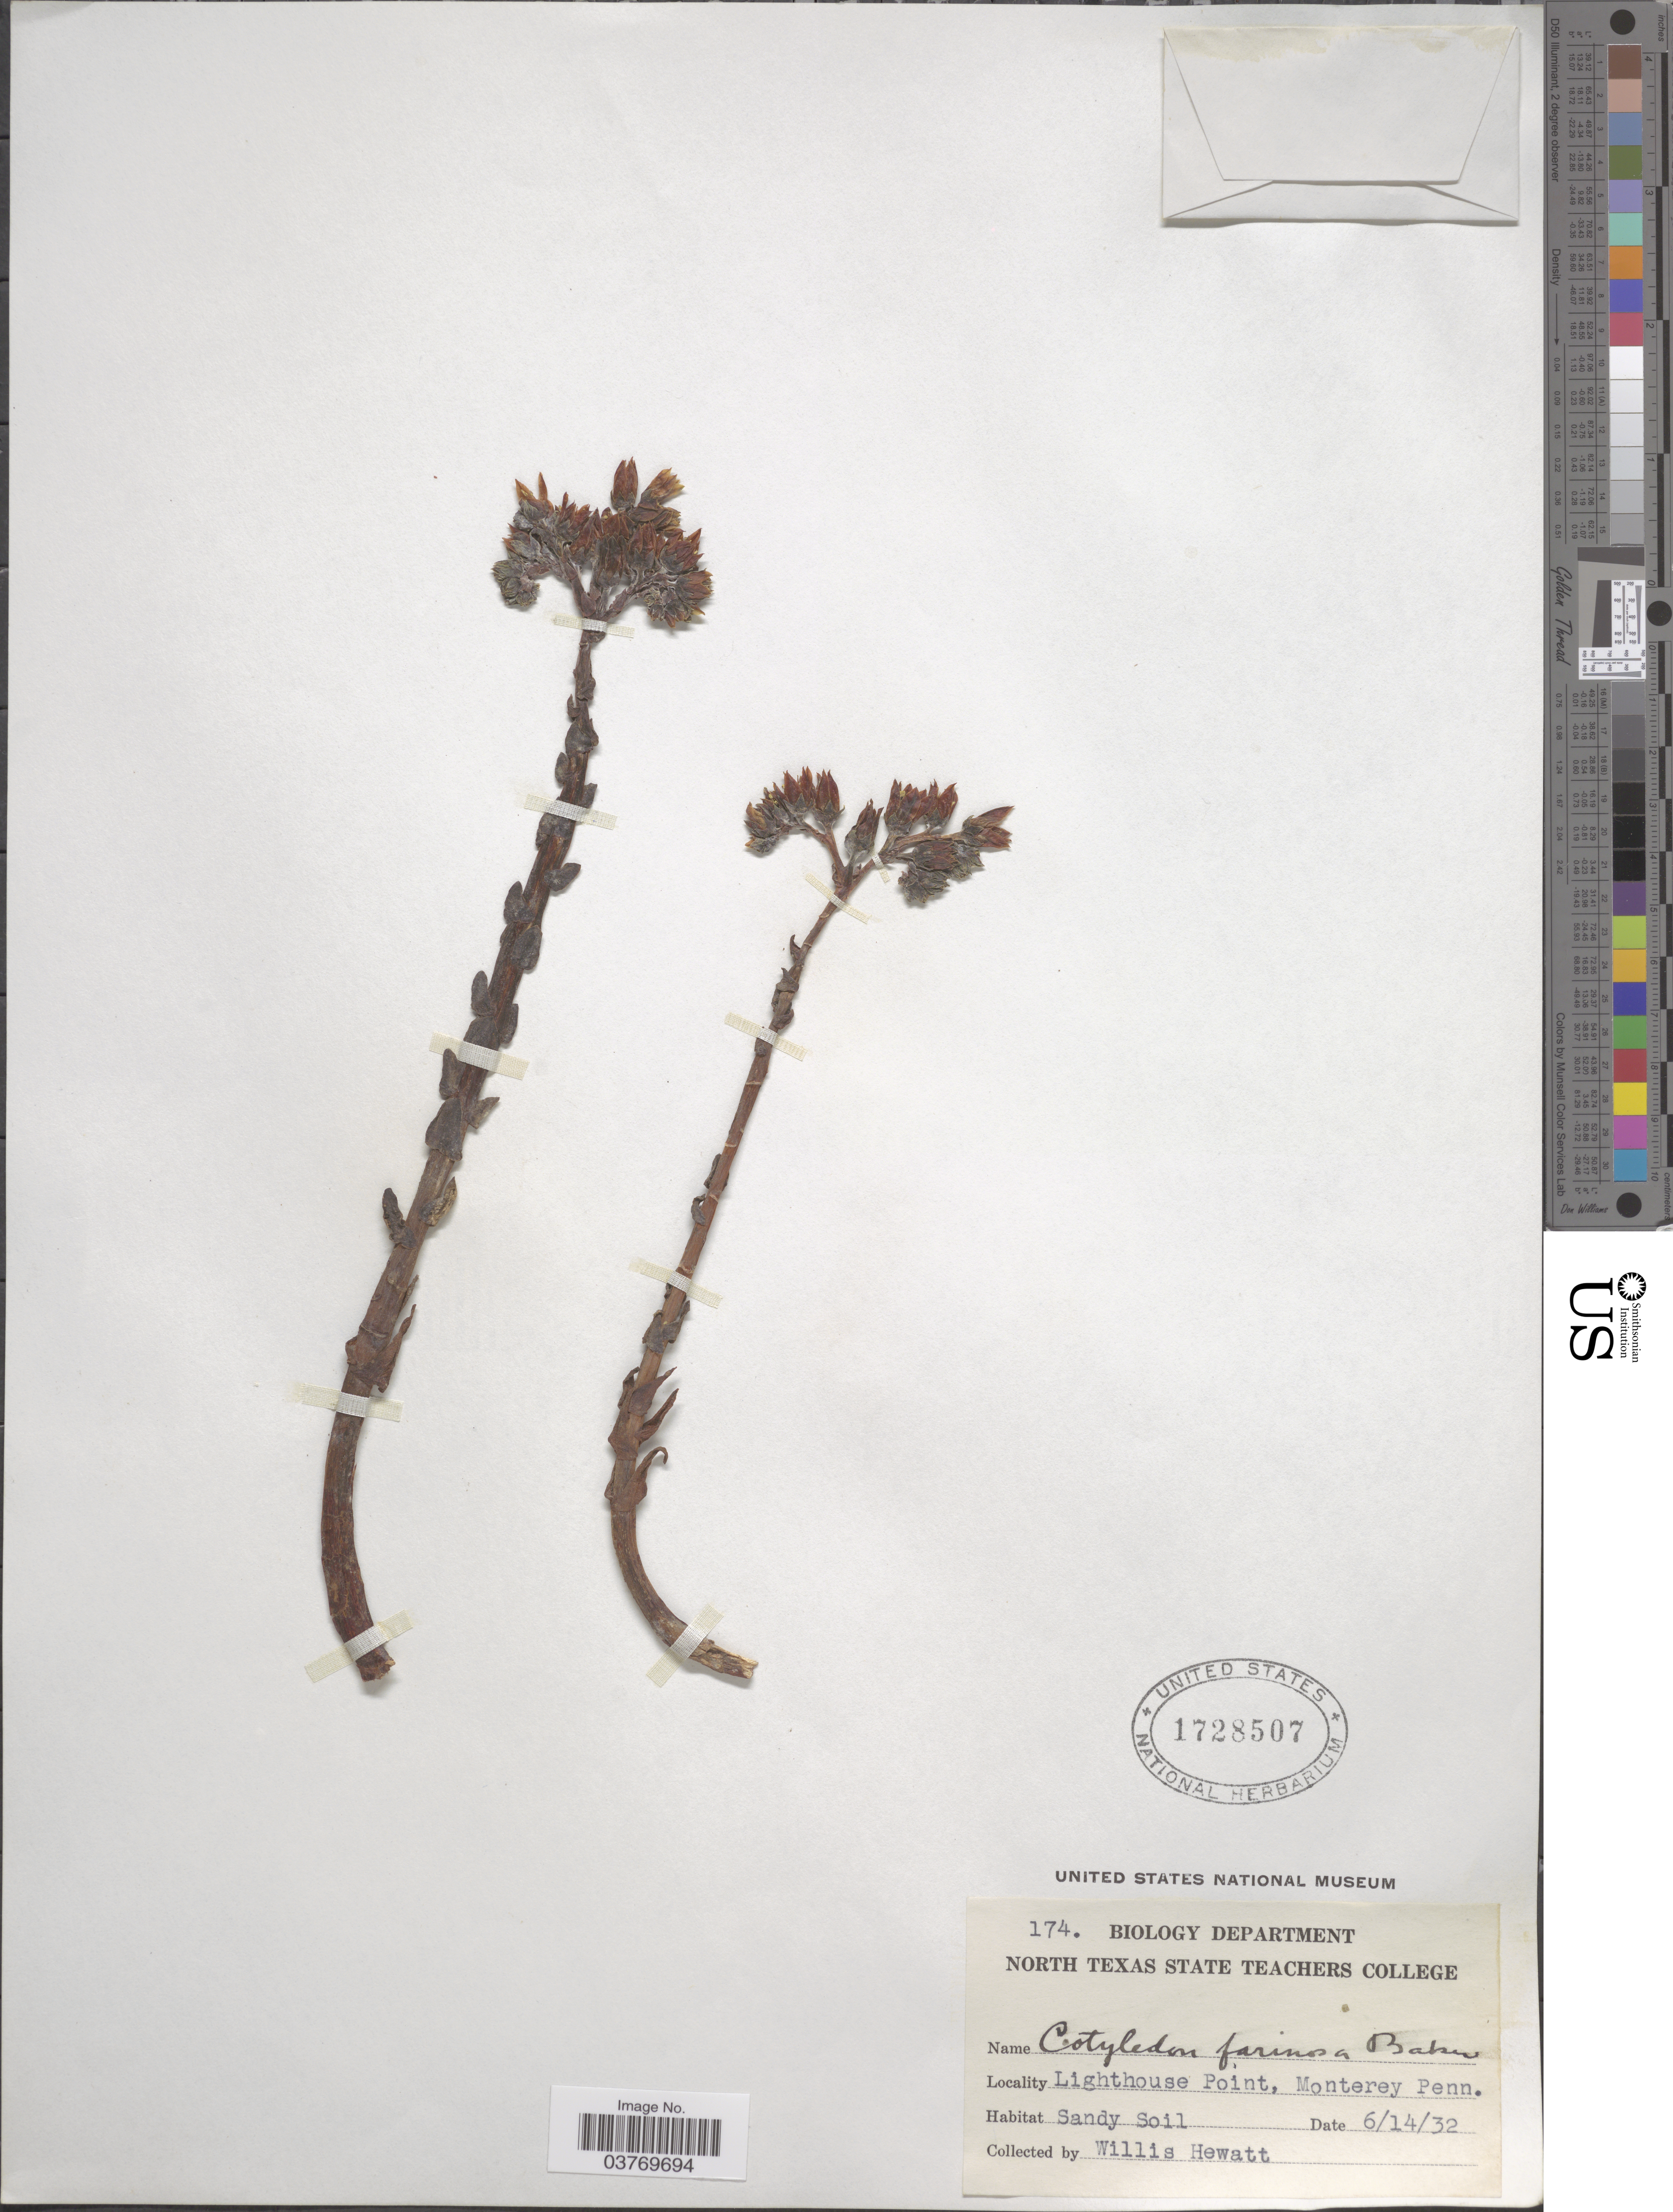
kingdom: Plantae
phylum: Tracheophyta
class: Magnoliopsida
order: Saxifragales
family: Crassulaceae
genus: Dudleya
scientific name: Dudleya farinosa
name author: (Lindl.) Britton & Rose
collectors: W. Hewatt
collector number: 174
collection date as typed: Transcribed d/m/y: 14/6/32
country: United States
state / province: Pennsylvania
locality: Lighthouse Point, Monterey.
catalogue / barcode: US 1728507